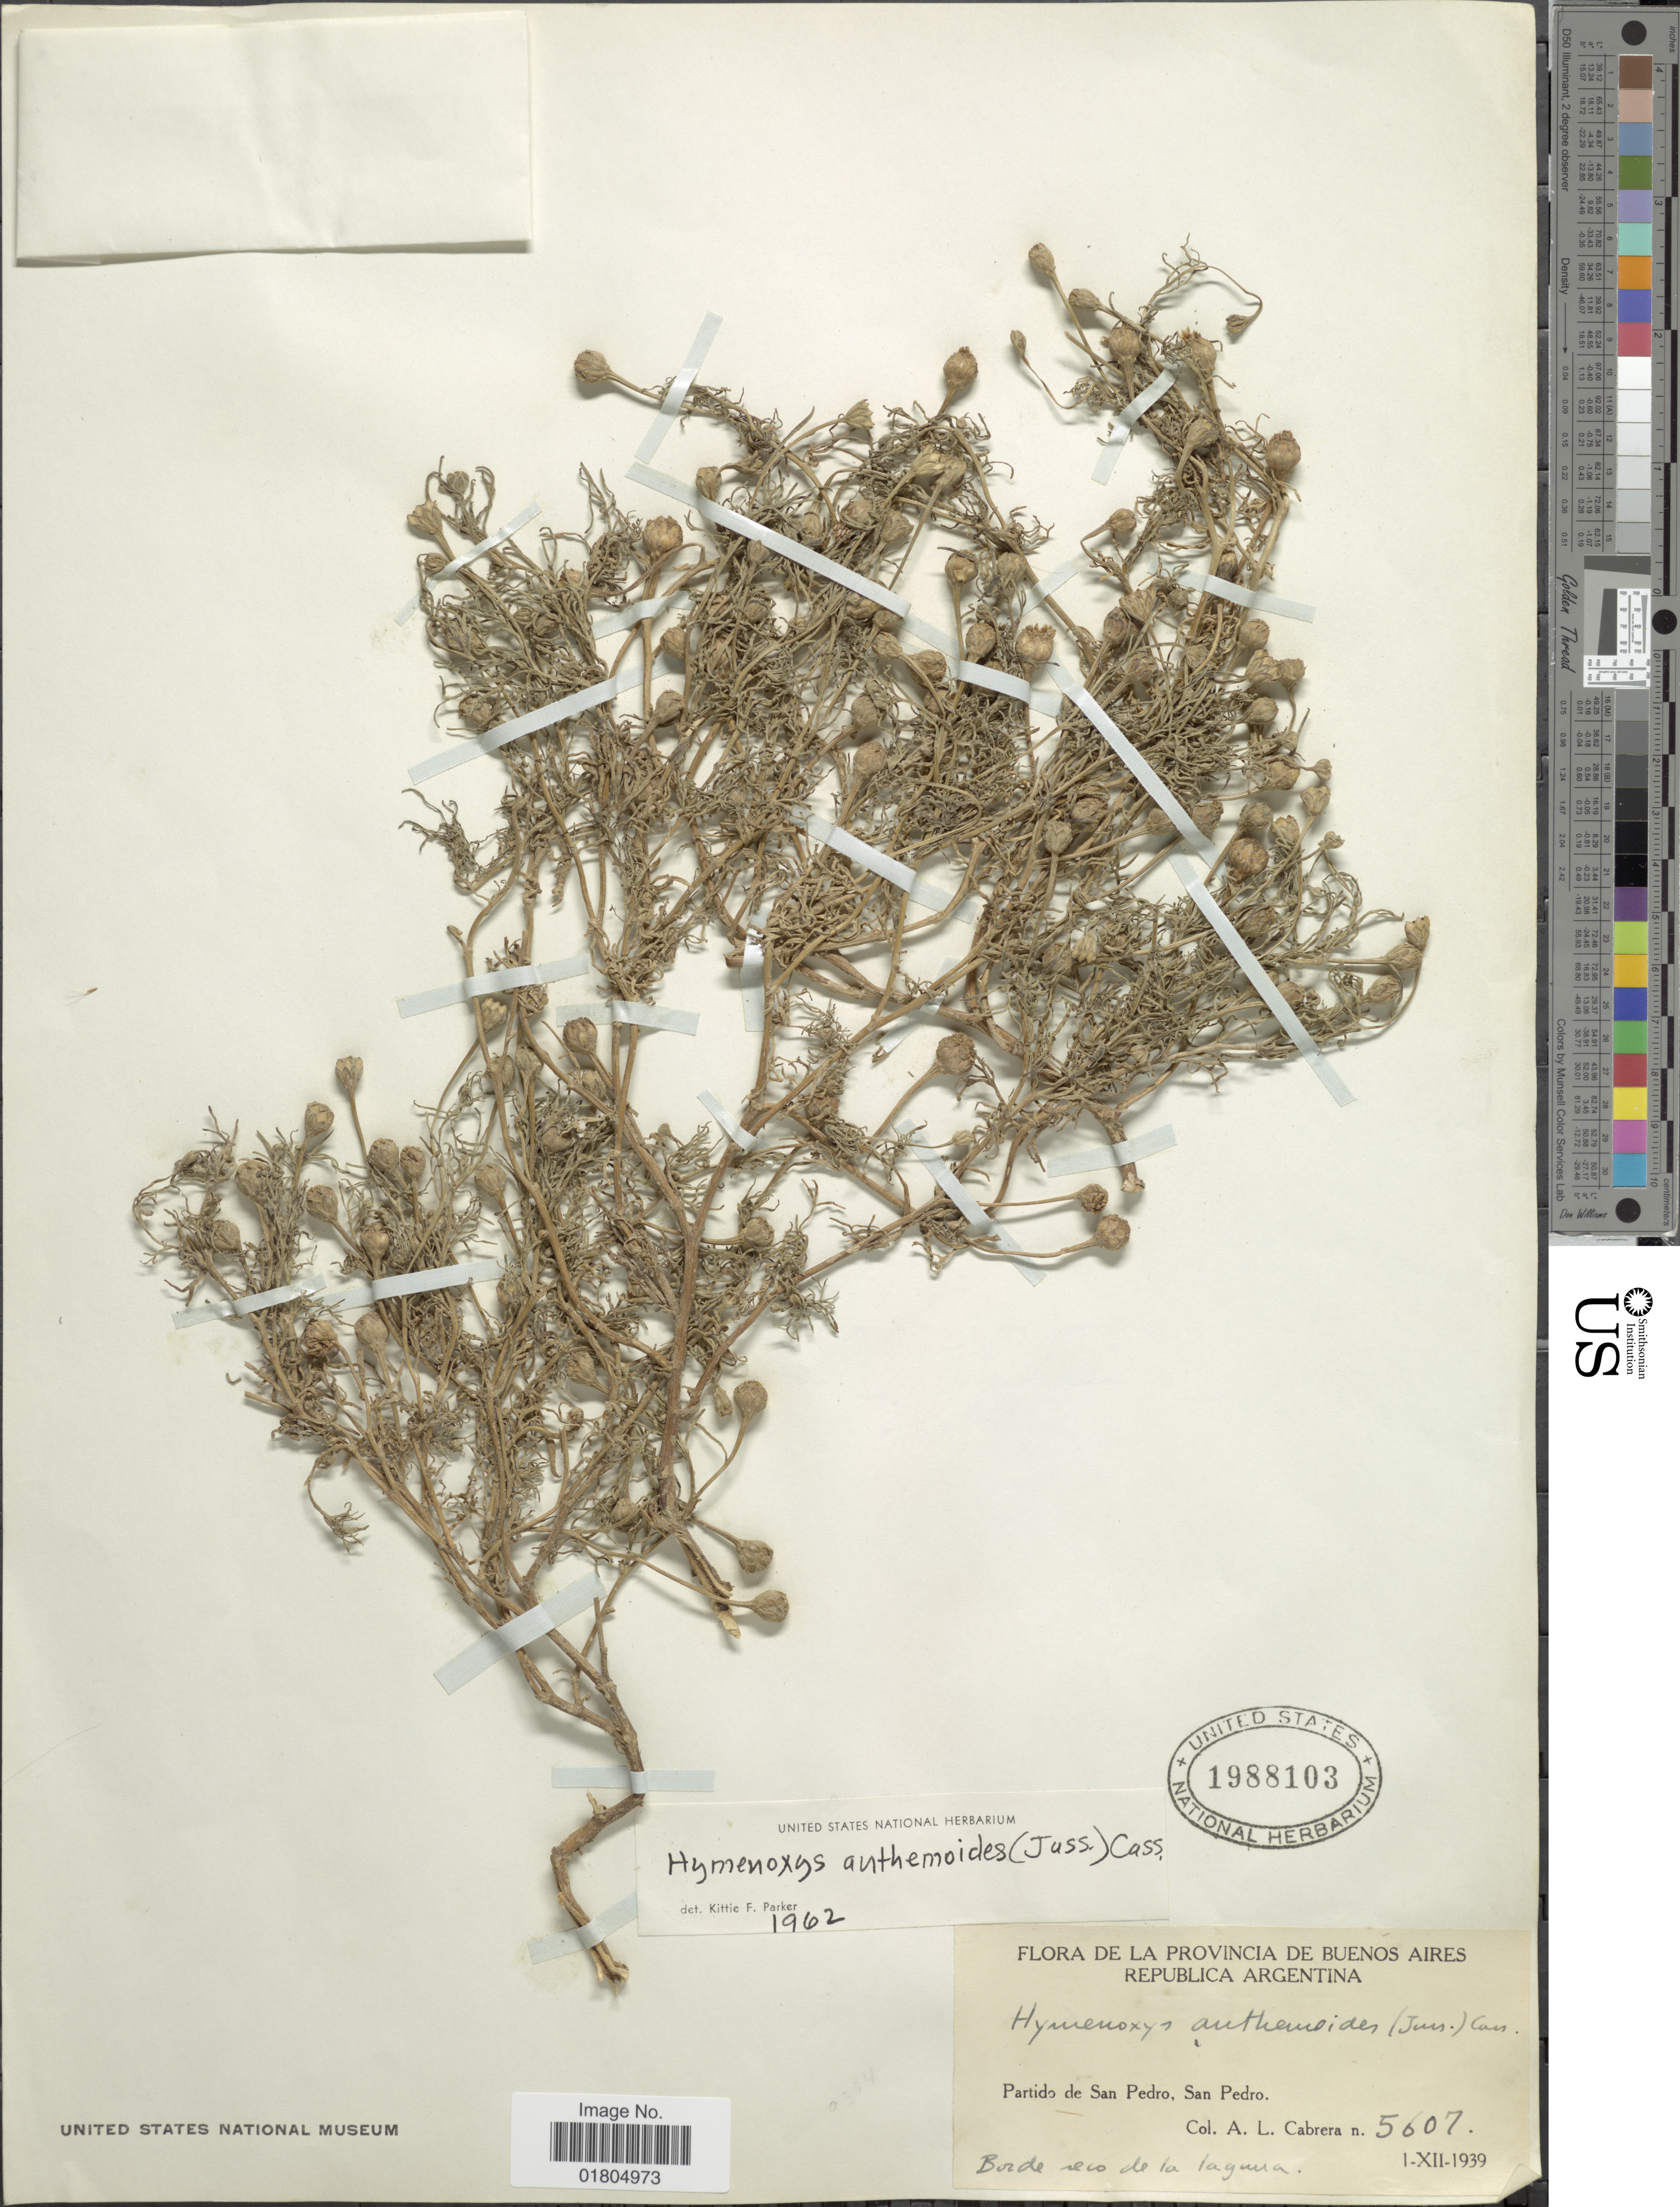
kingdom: Plantae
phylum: Tracheophyta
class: Magnoliopsida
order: Asterales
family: Asteraceae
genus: Hymenoxys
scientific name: Hymenoxys anthemoides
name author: (Juss.) Cass. ex DC.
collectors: A. L. Cabrera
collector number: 5607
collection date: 1939-12-01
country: Argentina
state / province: Buenos Aires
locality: De La Provincia de Buenos Aires, Partido de San Pedro, San Pedro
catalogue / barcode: US 1988103